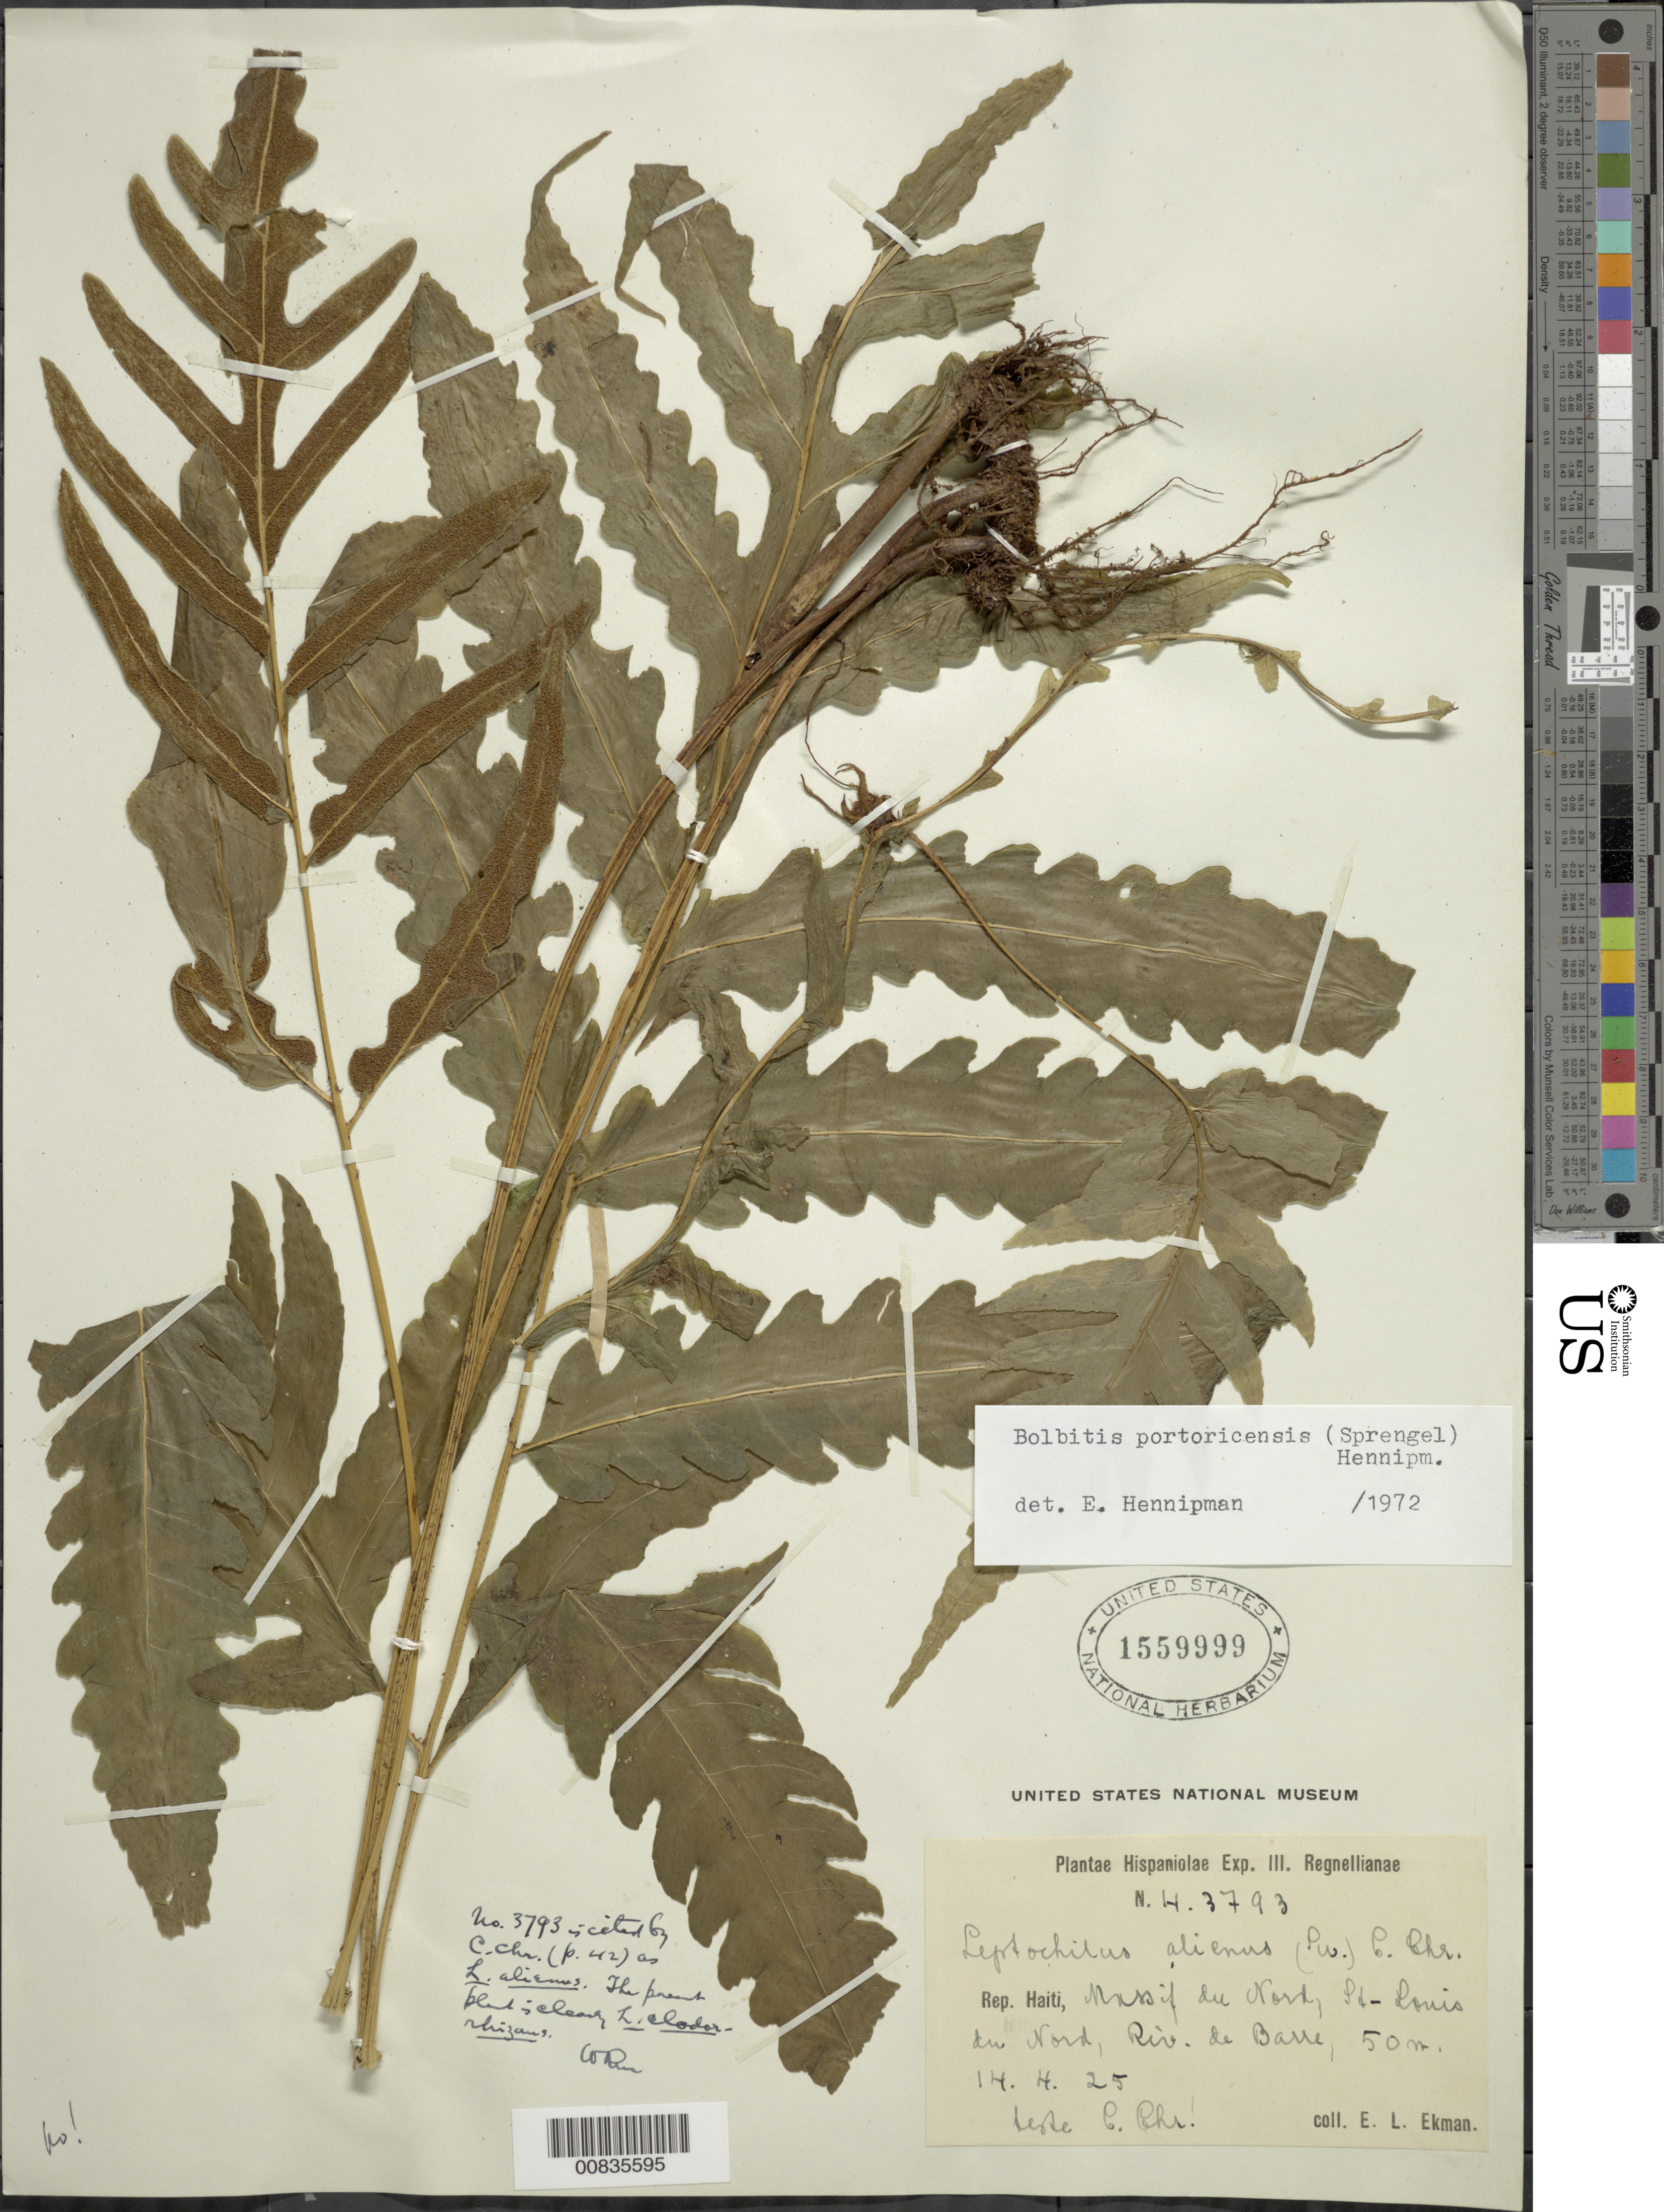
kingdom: Plantae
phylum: Tracheophyta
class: Polypodiopsida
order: Polypodiales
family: Dryopteridaceae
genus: Bolbitis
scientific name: Bolbitis portoricensis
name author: (Spreng.) Hennipman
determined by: Hennipman, E.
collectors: E. L. Ekman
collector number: H 3793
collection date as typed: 14 Apr 1925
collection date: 1925-04-14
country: Haiti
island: Hispaniola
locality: Massif du Nord, St. Louis du Nord, Riv. de Barre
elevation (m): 50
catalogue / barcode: US 1559999